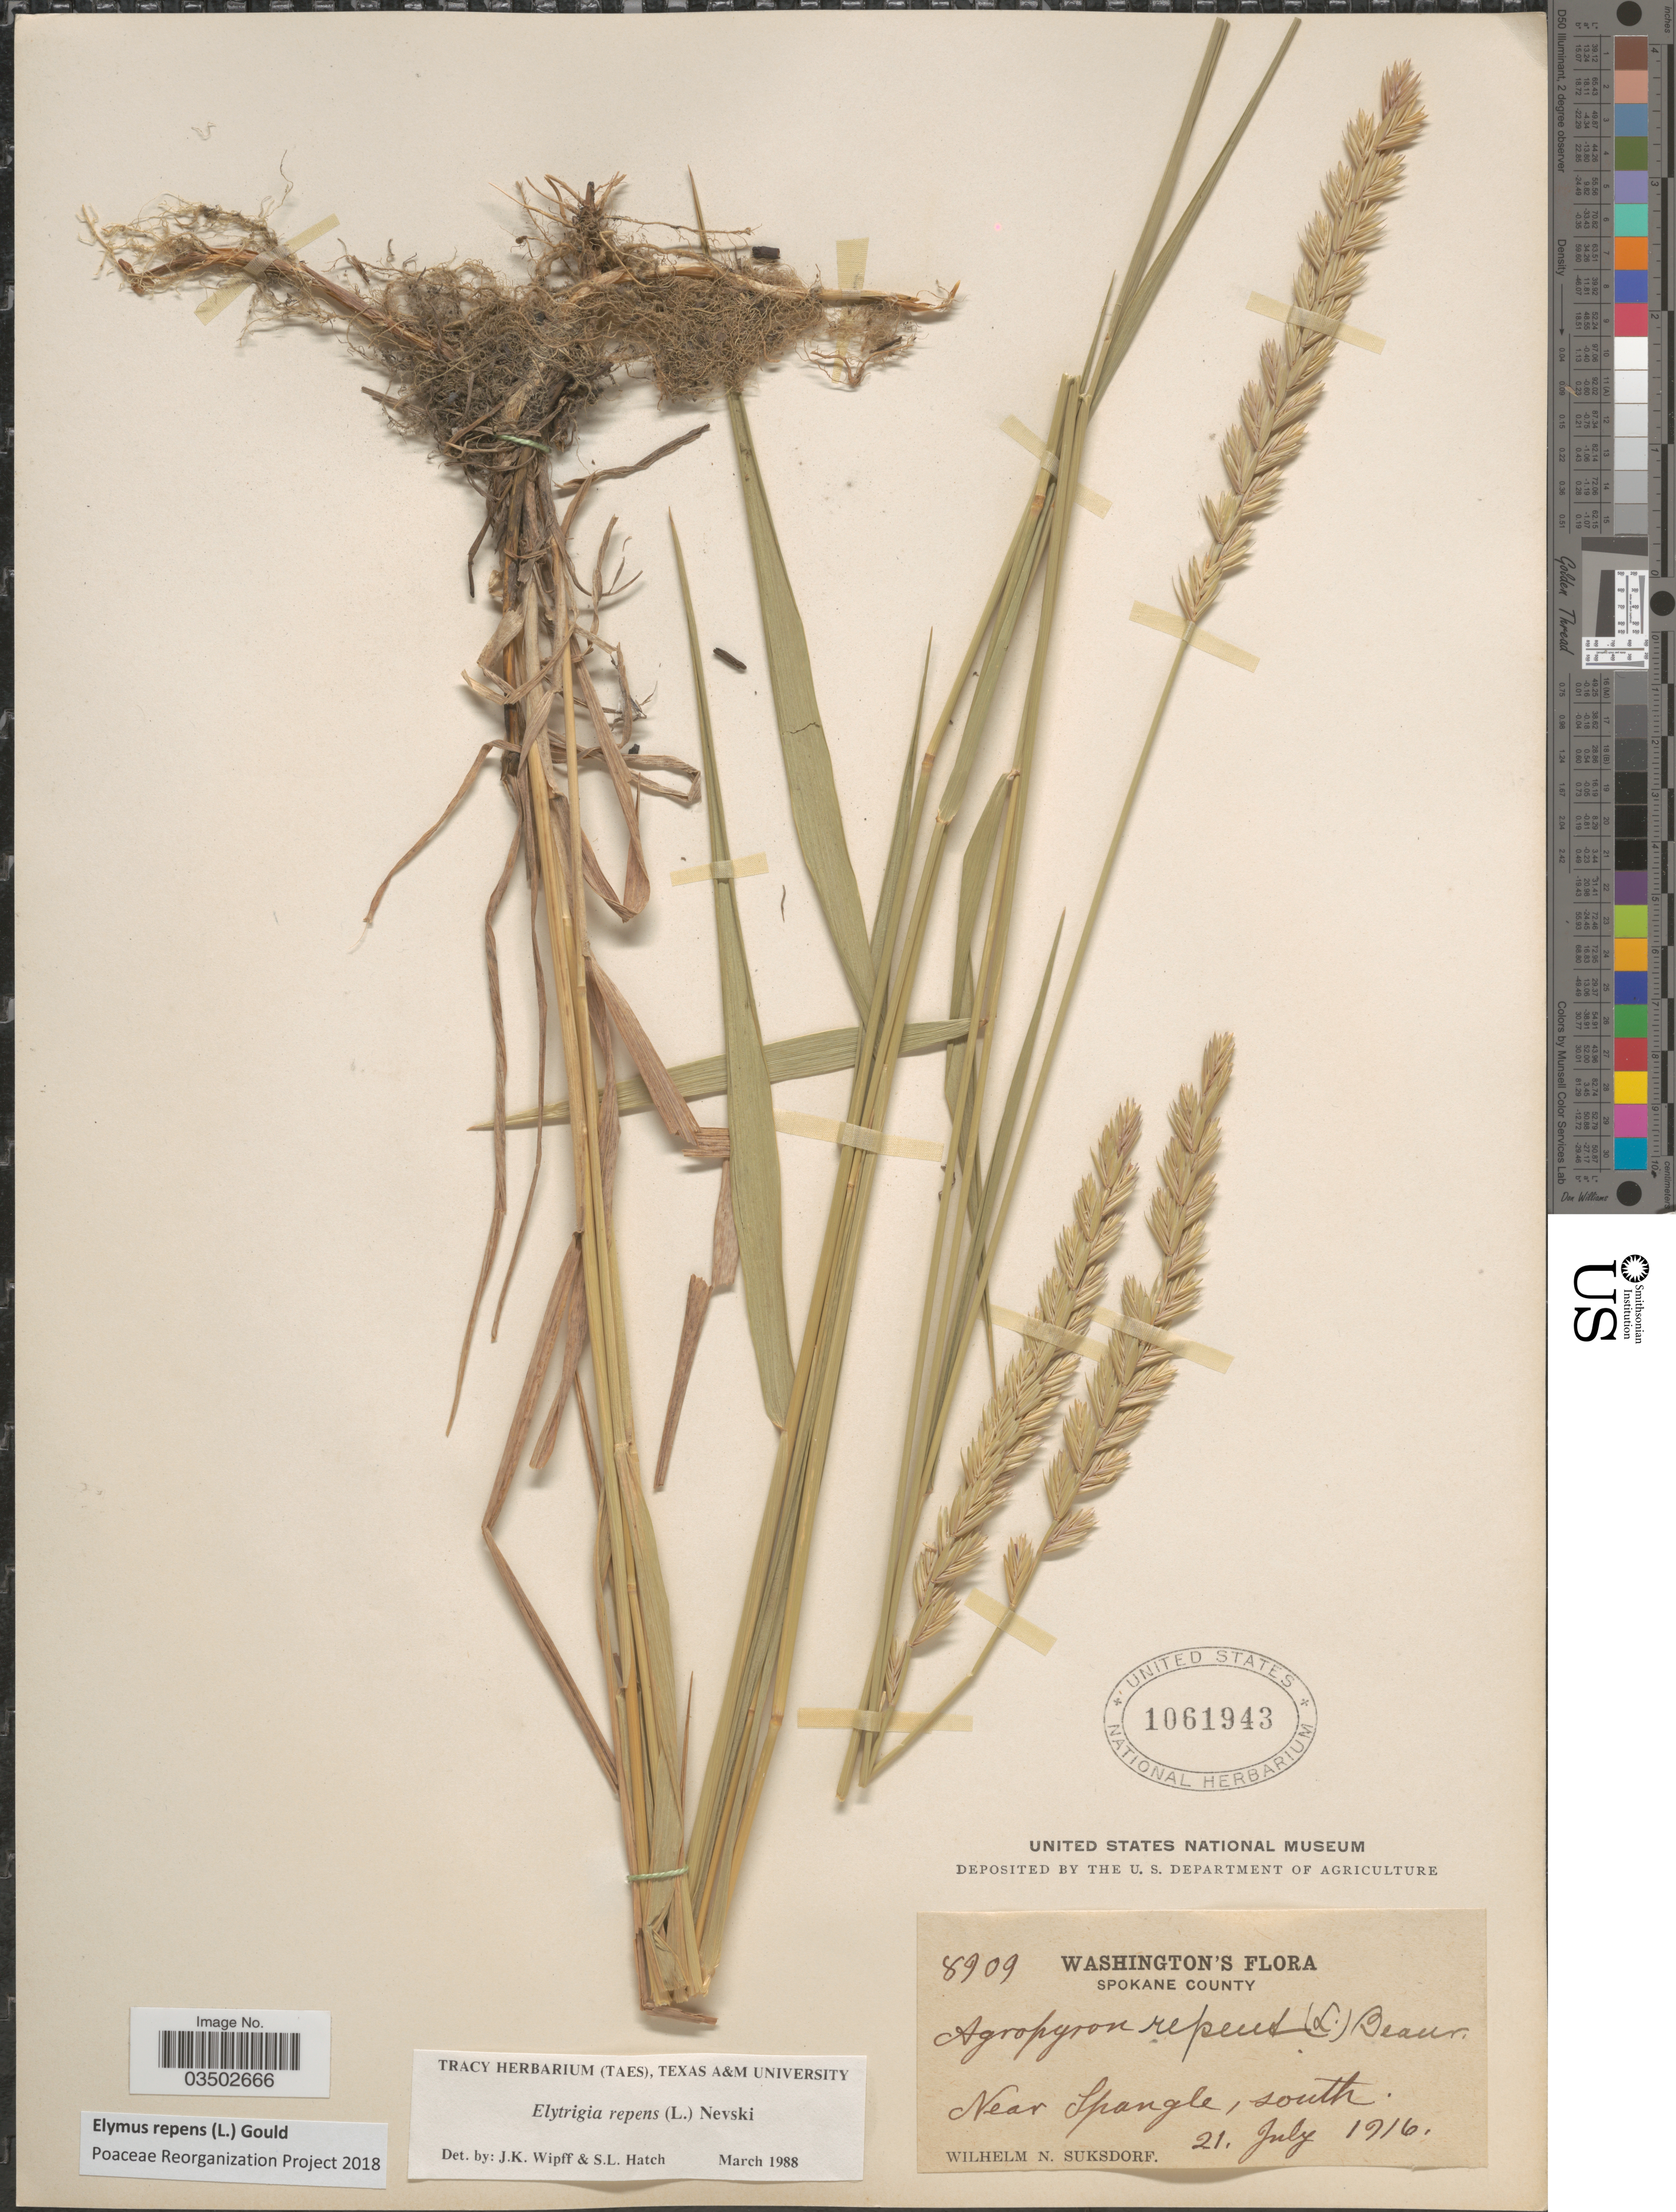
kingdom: Plantae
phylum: Tracheophyta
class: Liliopsida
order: Poales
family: Poaceae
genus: Elymus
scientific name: Elymus repens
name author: (L.) Gould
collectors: W. N. Suksdorf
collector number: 8909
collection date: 1916-07-21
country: United States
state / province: Washington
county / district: Spokane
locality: Spokane County. Near Spangle, south.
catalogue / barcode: US 1061943